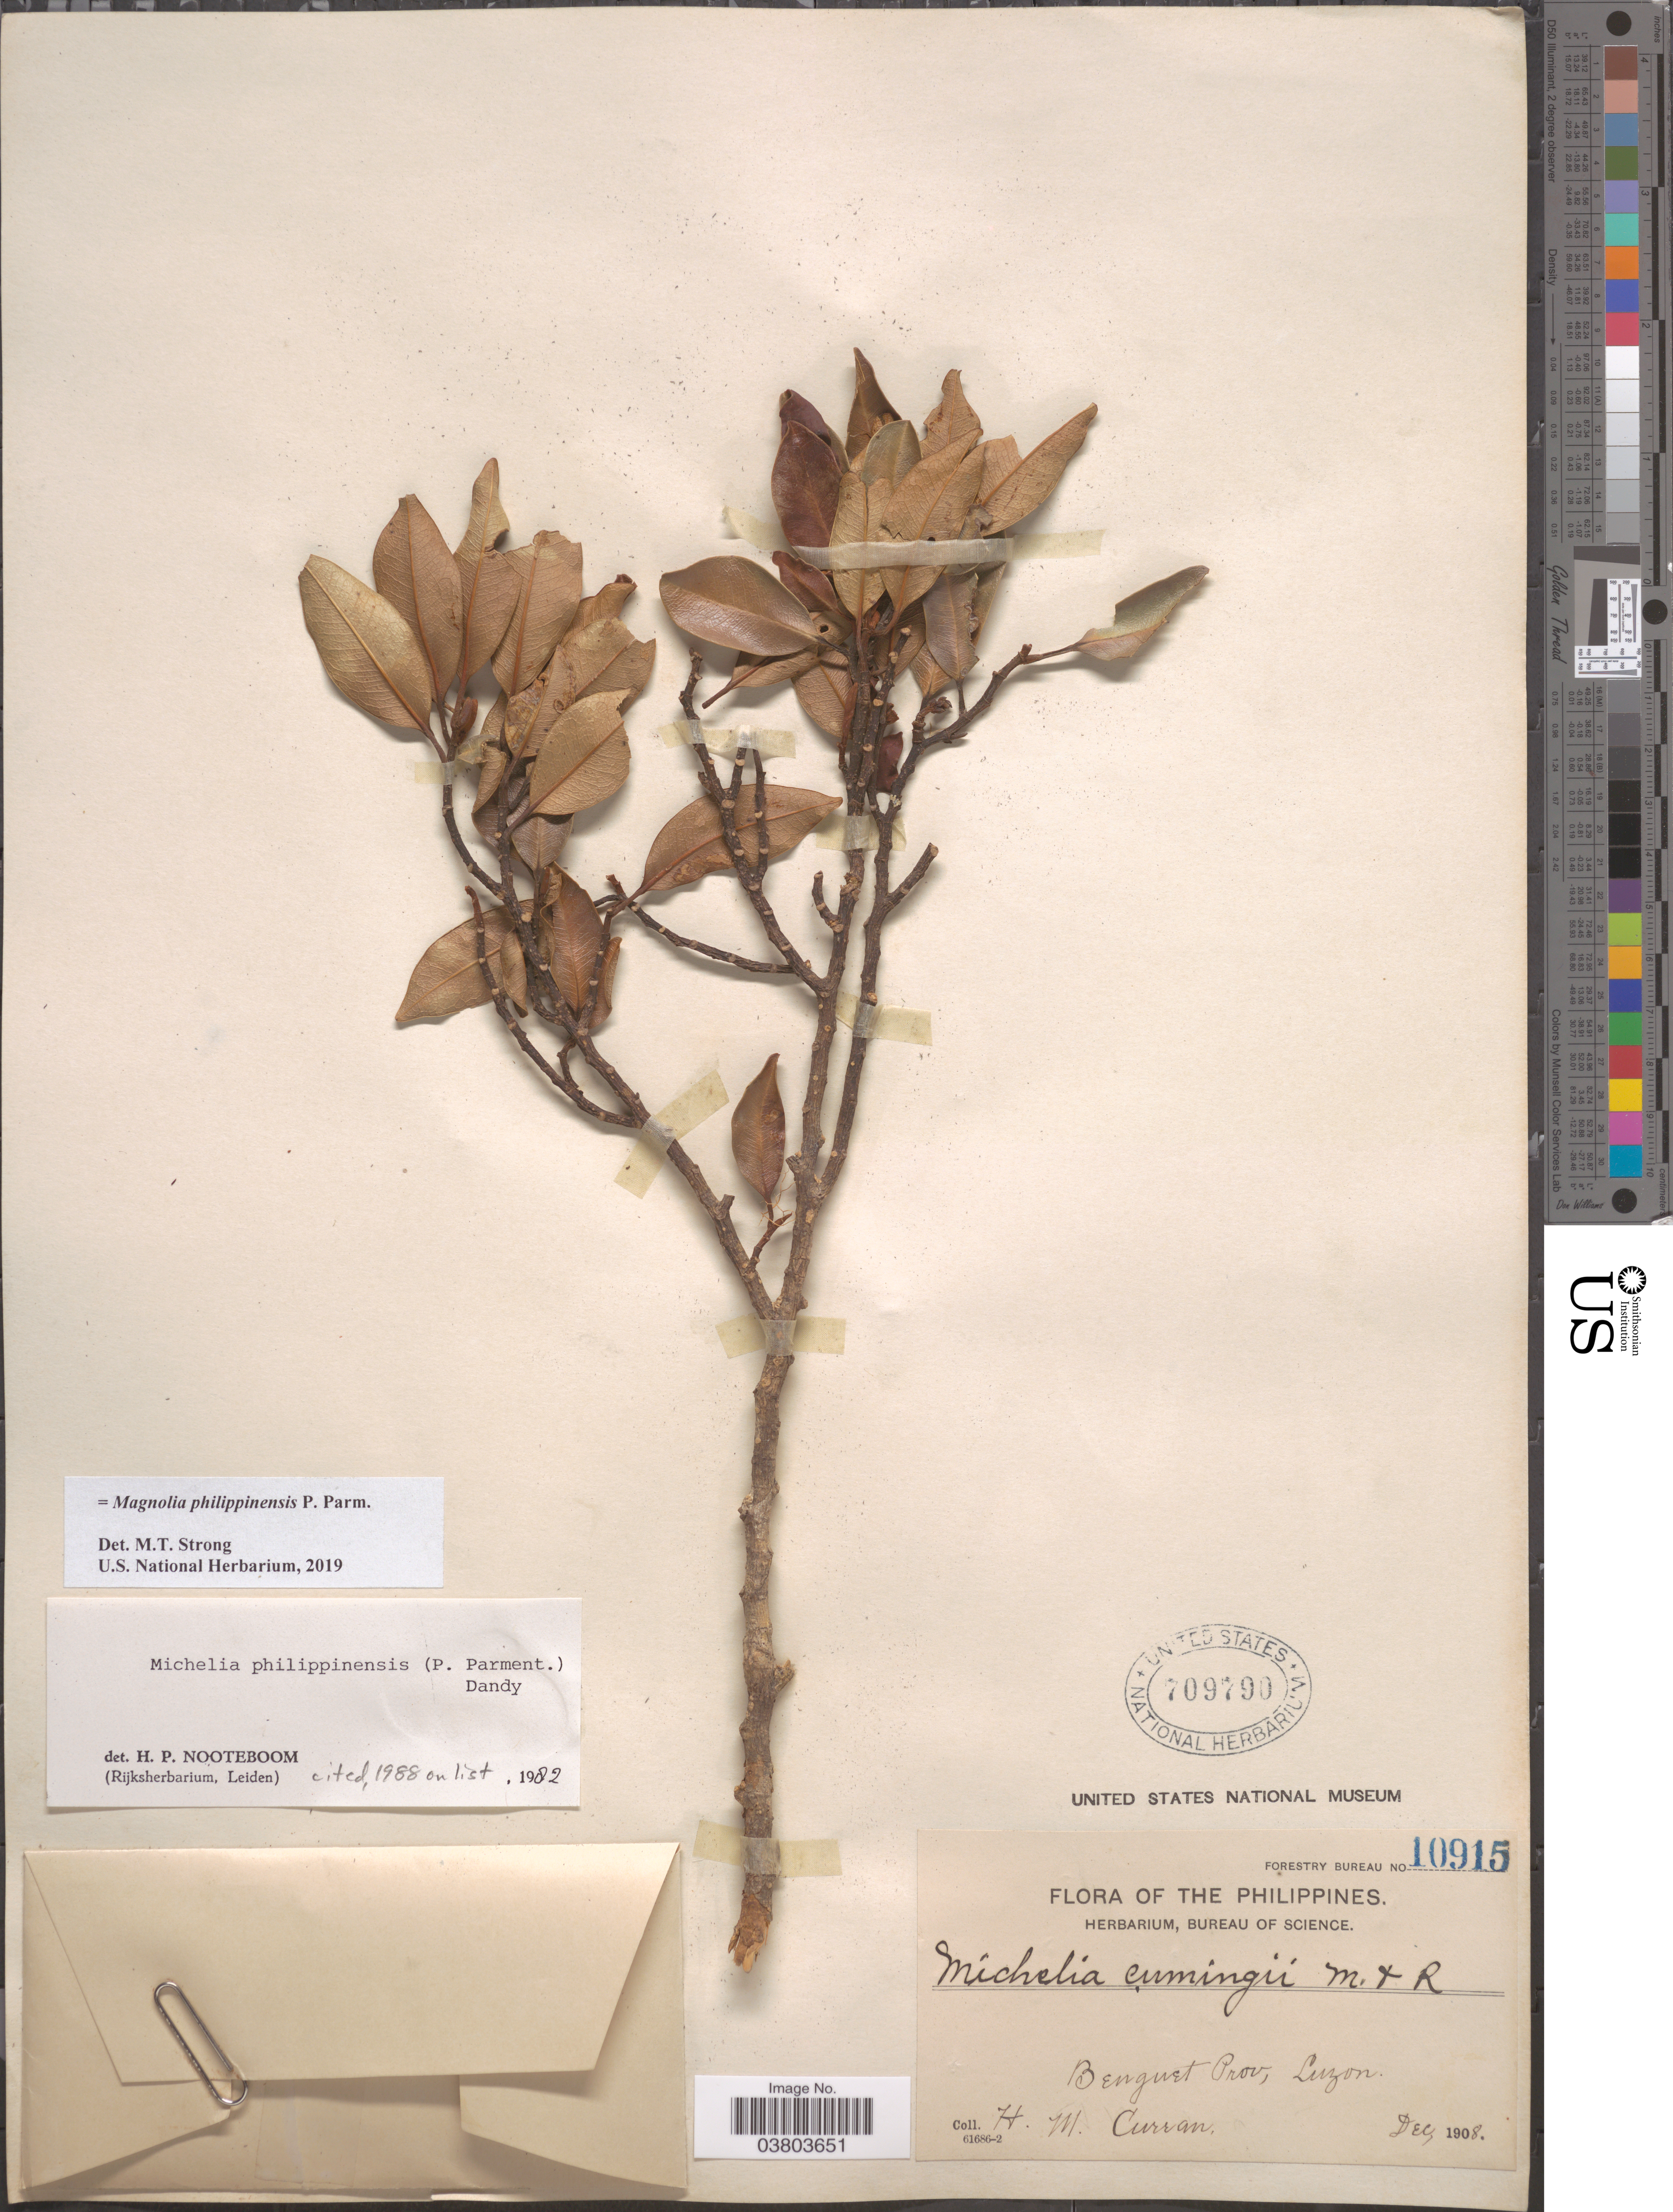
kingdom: Plantae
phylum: Tracheophyta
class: Magnoliopsida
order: Magnoliales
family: Magnoliaceae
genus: Magnolia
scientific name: Magnolia philippinensis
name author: P. Parm.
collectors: H. M. Curran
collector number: Forestry Bureau 10915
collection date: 1908-12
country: Philippines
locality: Benguet Prov, Luzon.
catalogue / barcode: US 709790